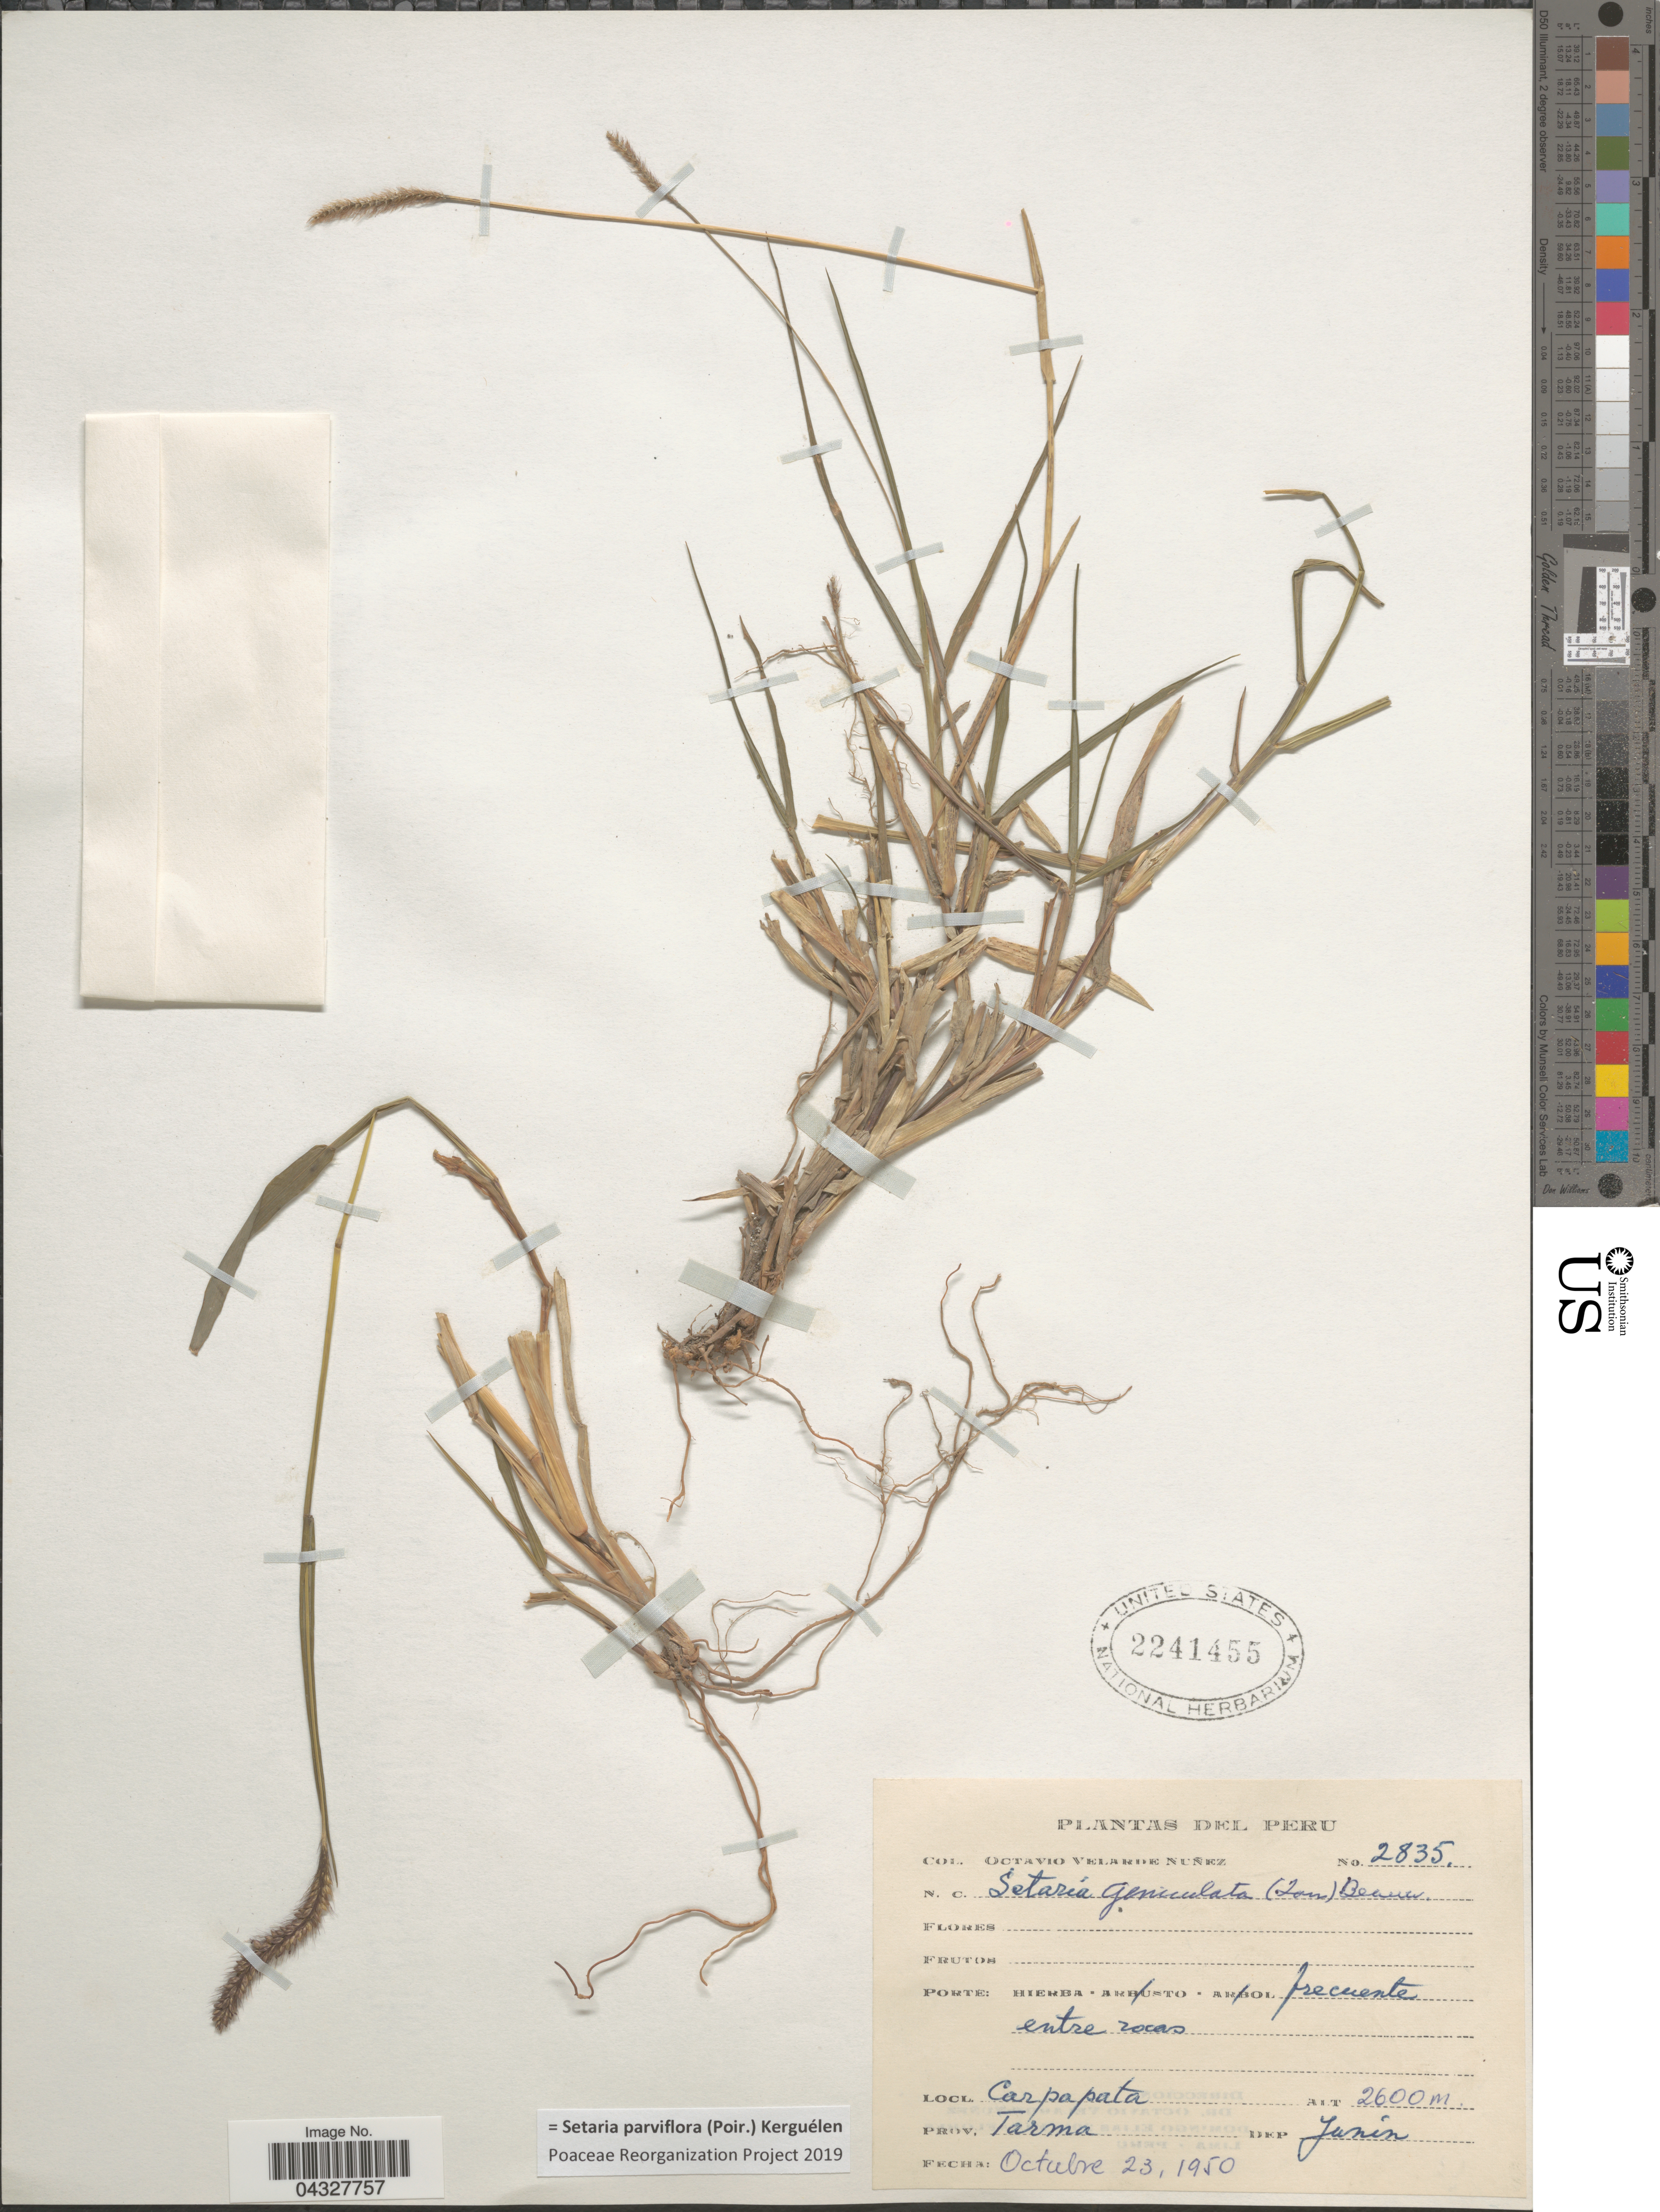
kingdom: Plantae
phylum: Tracheophyta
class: Liliopsida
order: Poales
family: Poaceae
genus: Setaria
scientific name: Setaria parviflora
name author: (Poir.) Kerguélen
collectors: O. Velarde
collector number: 2835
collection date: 1950-10-23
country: Peru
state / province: Junín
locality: Carpapata. Prov. Tarma. Dep Junin.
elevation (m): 2600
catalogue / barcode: US 2241455